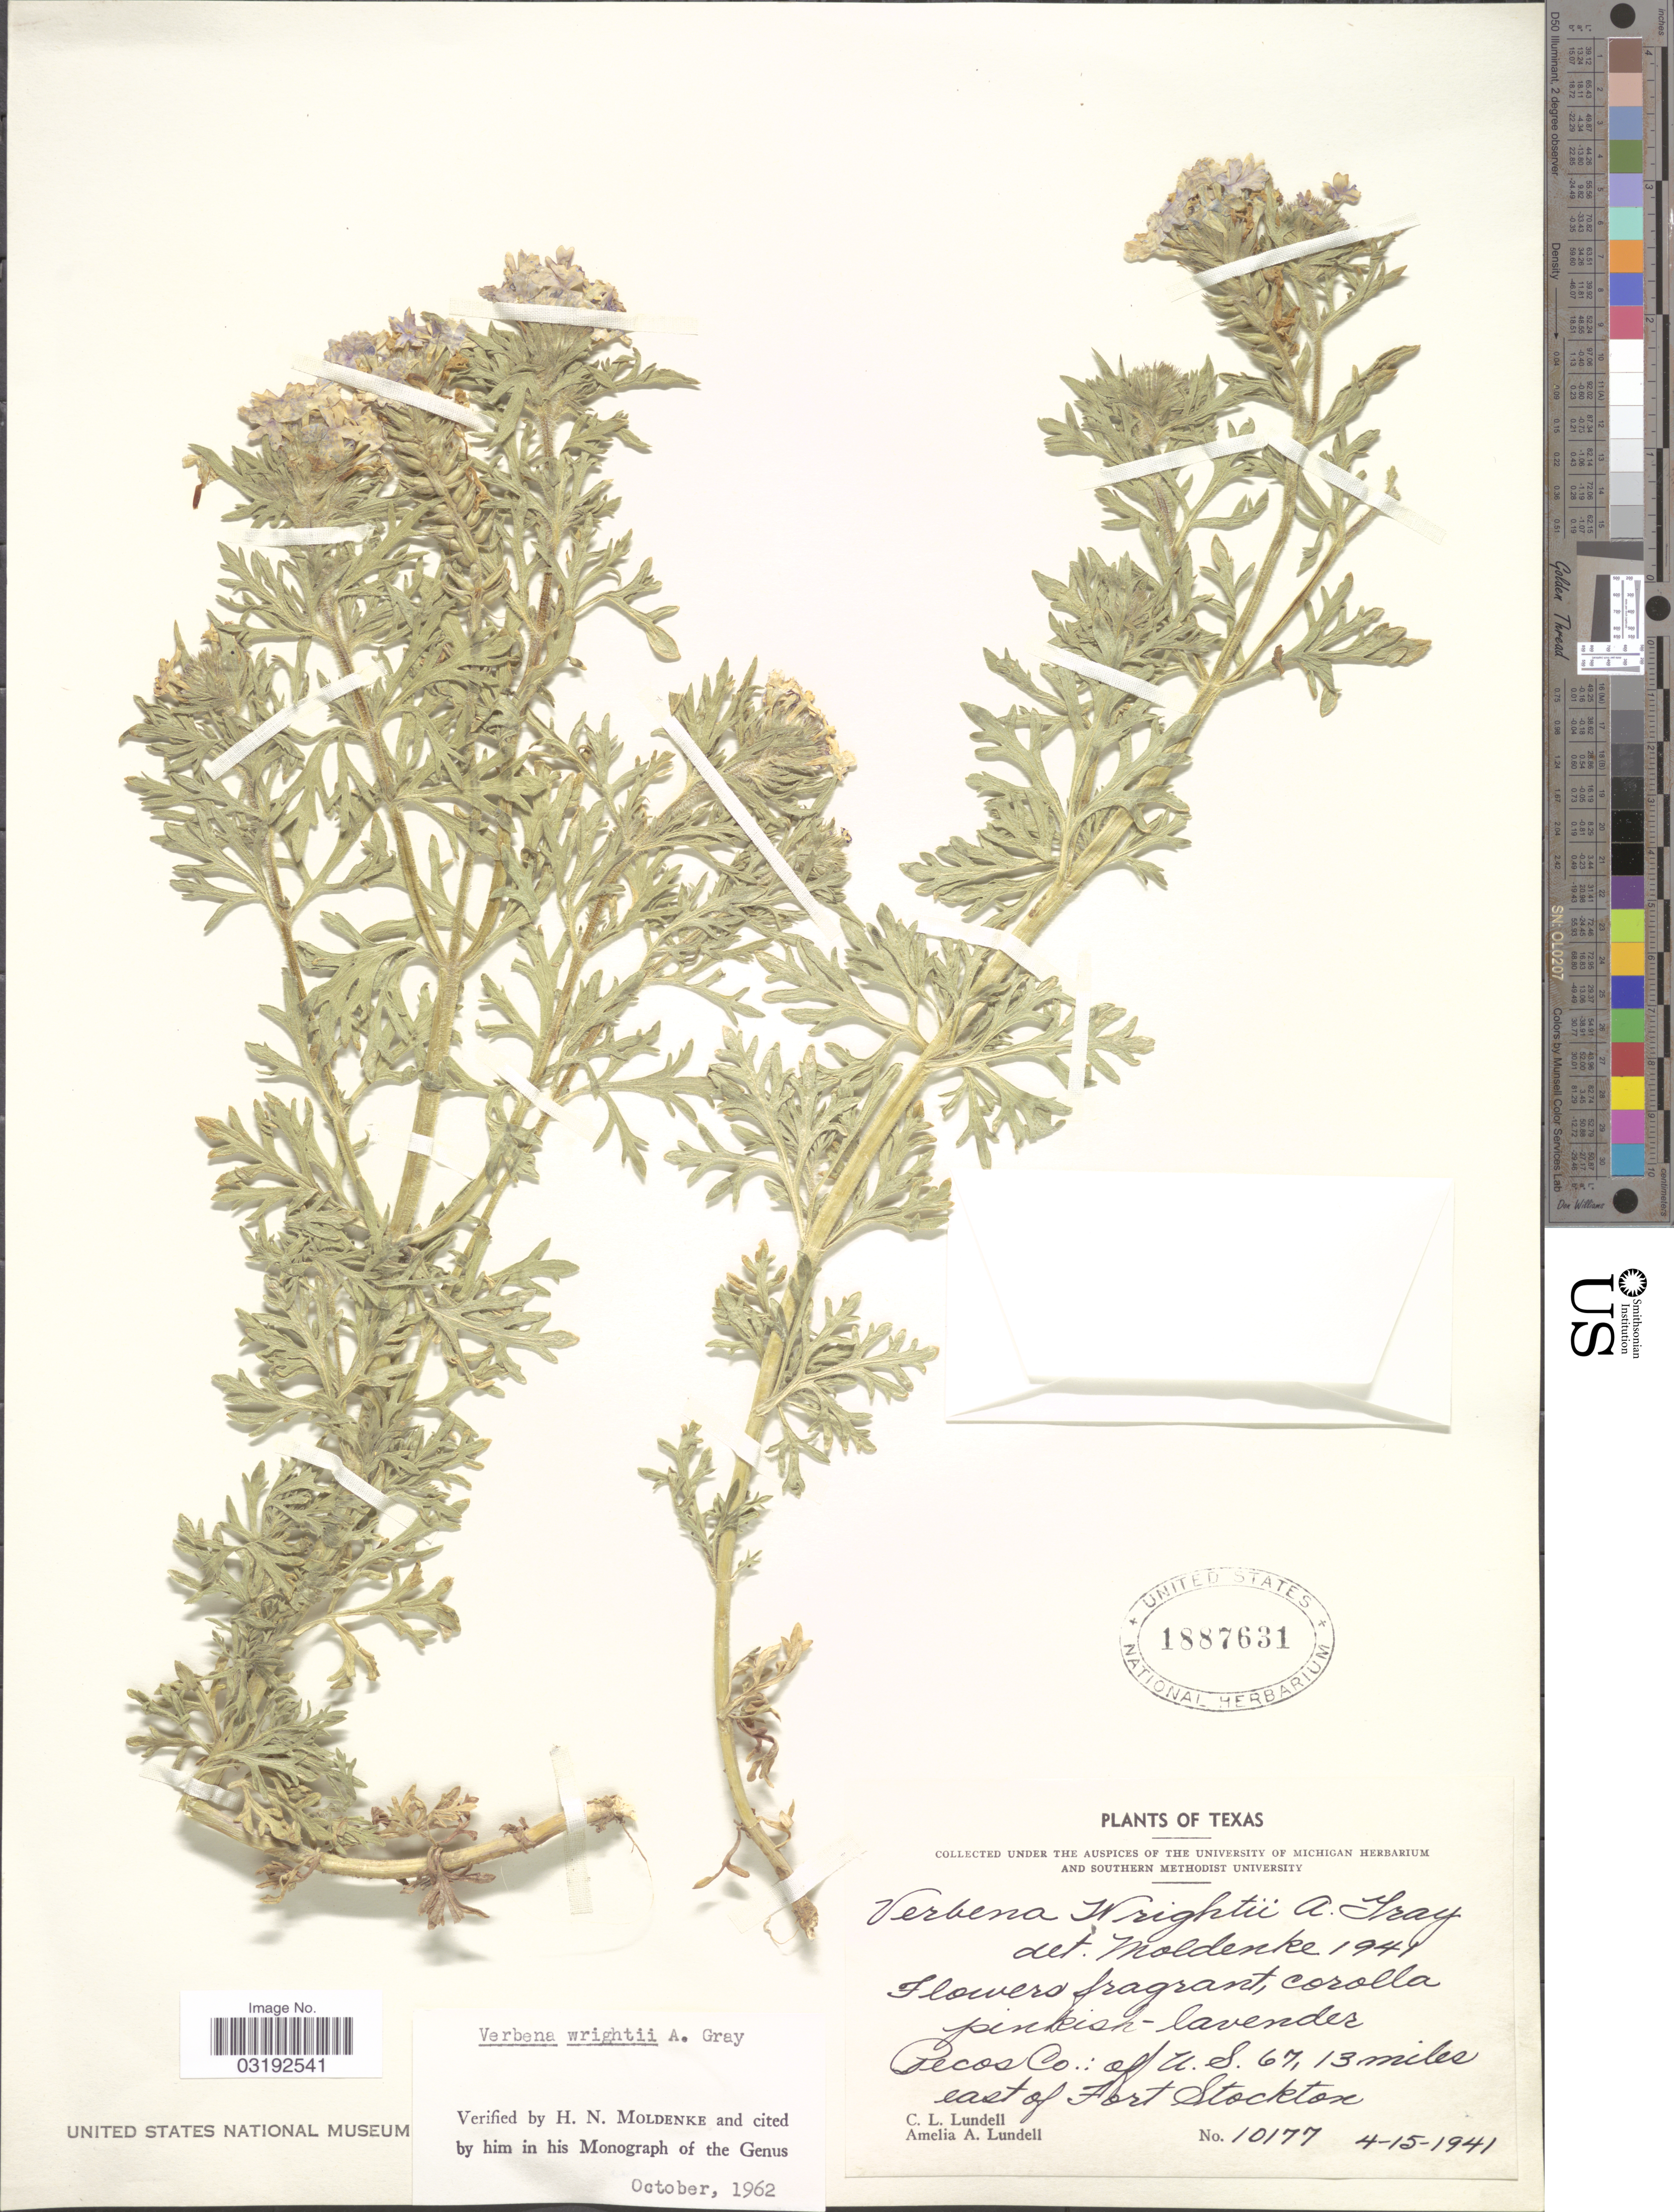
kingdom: Plantae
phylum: Tracheophyta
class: Magnoliopsida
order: Lamiales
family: Verbenaceae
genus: Verbena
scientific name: Verbena wrightii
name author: A. Gray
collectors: C. L. Lundell & A. A. Lundell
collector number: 10177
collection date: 1941-04-15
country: United States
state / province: Texas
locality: Pecos Co.: off U.S. 67, 13 miles east of Fort Stockton.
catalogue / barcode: US 1887631